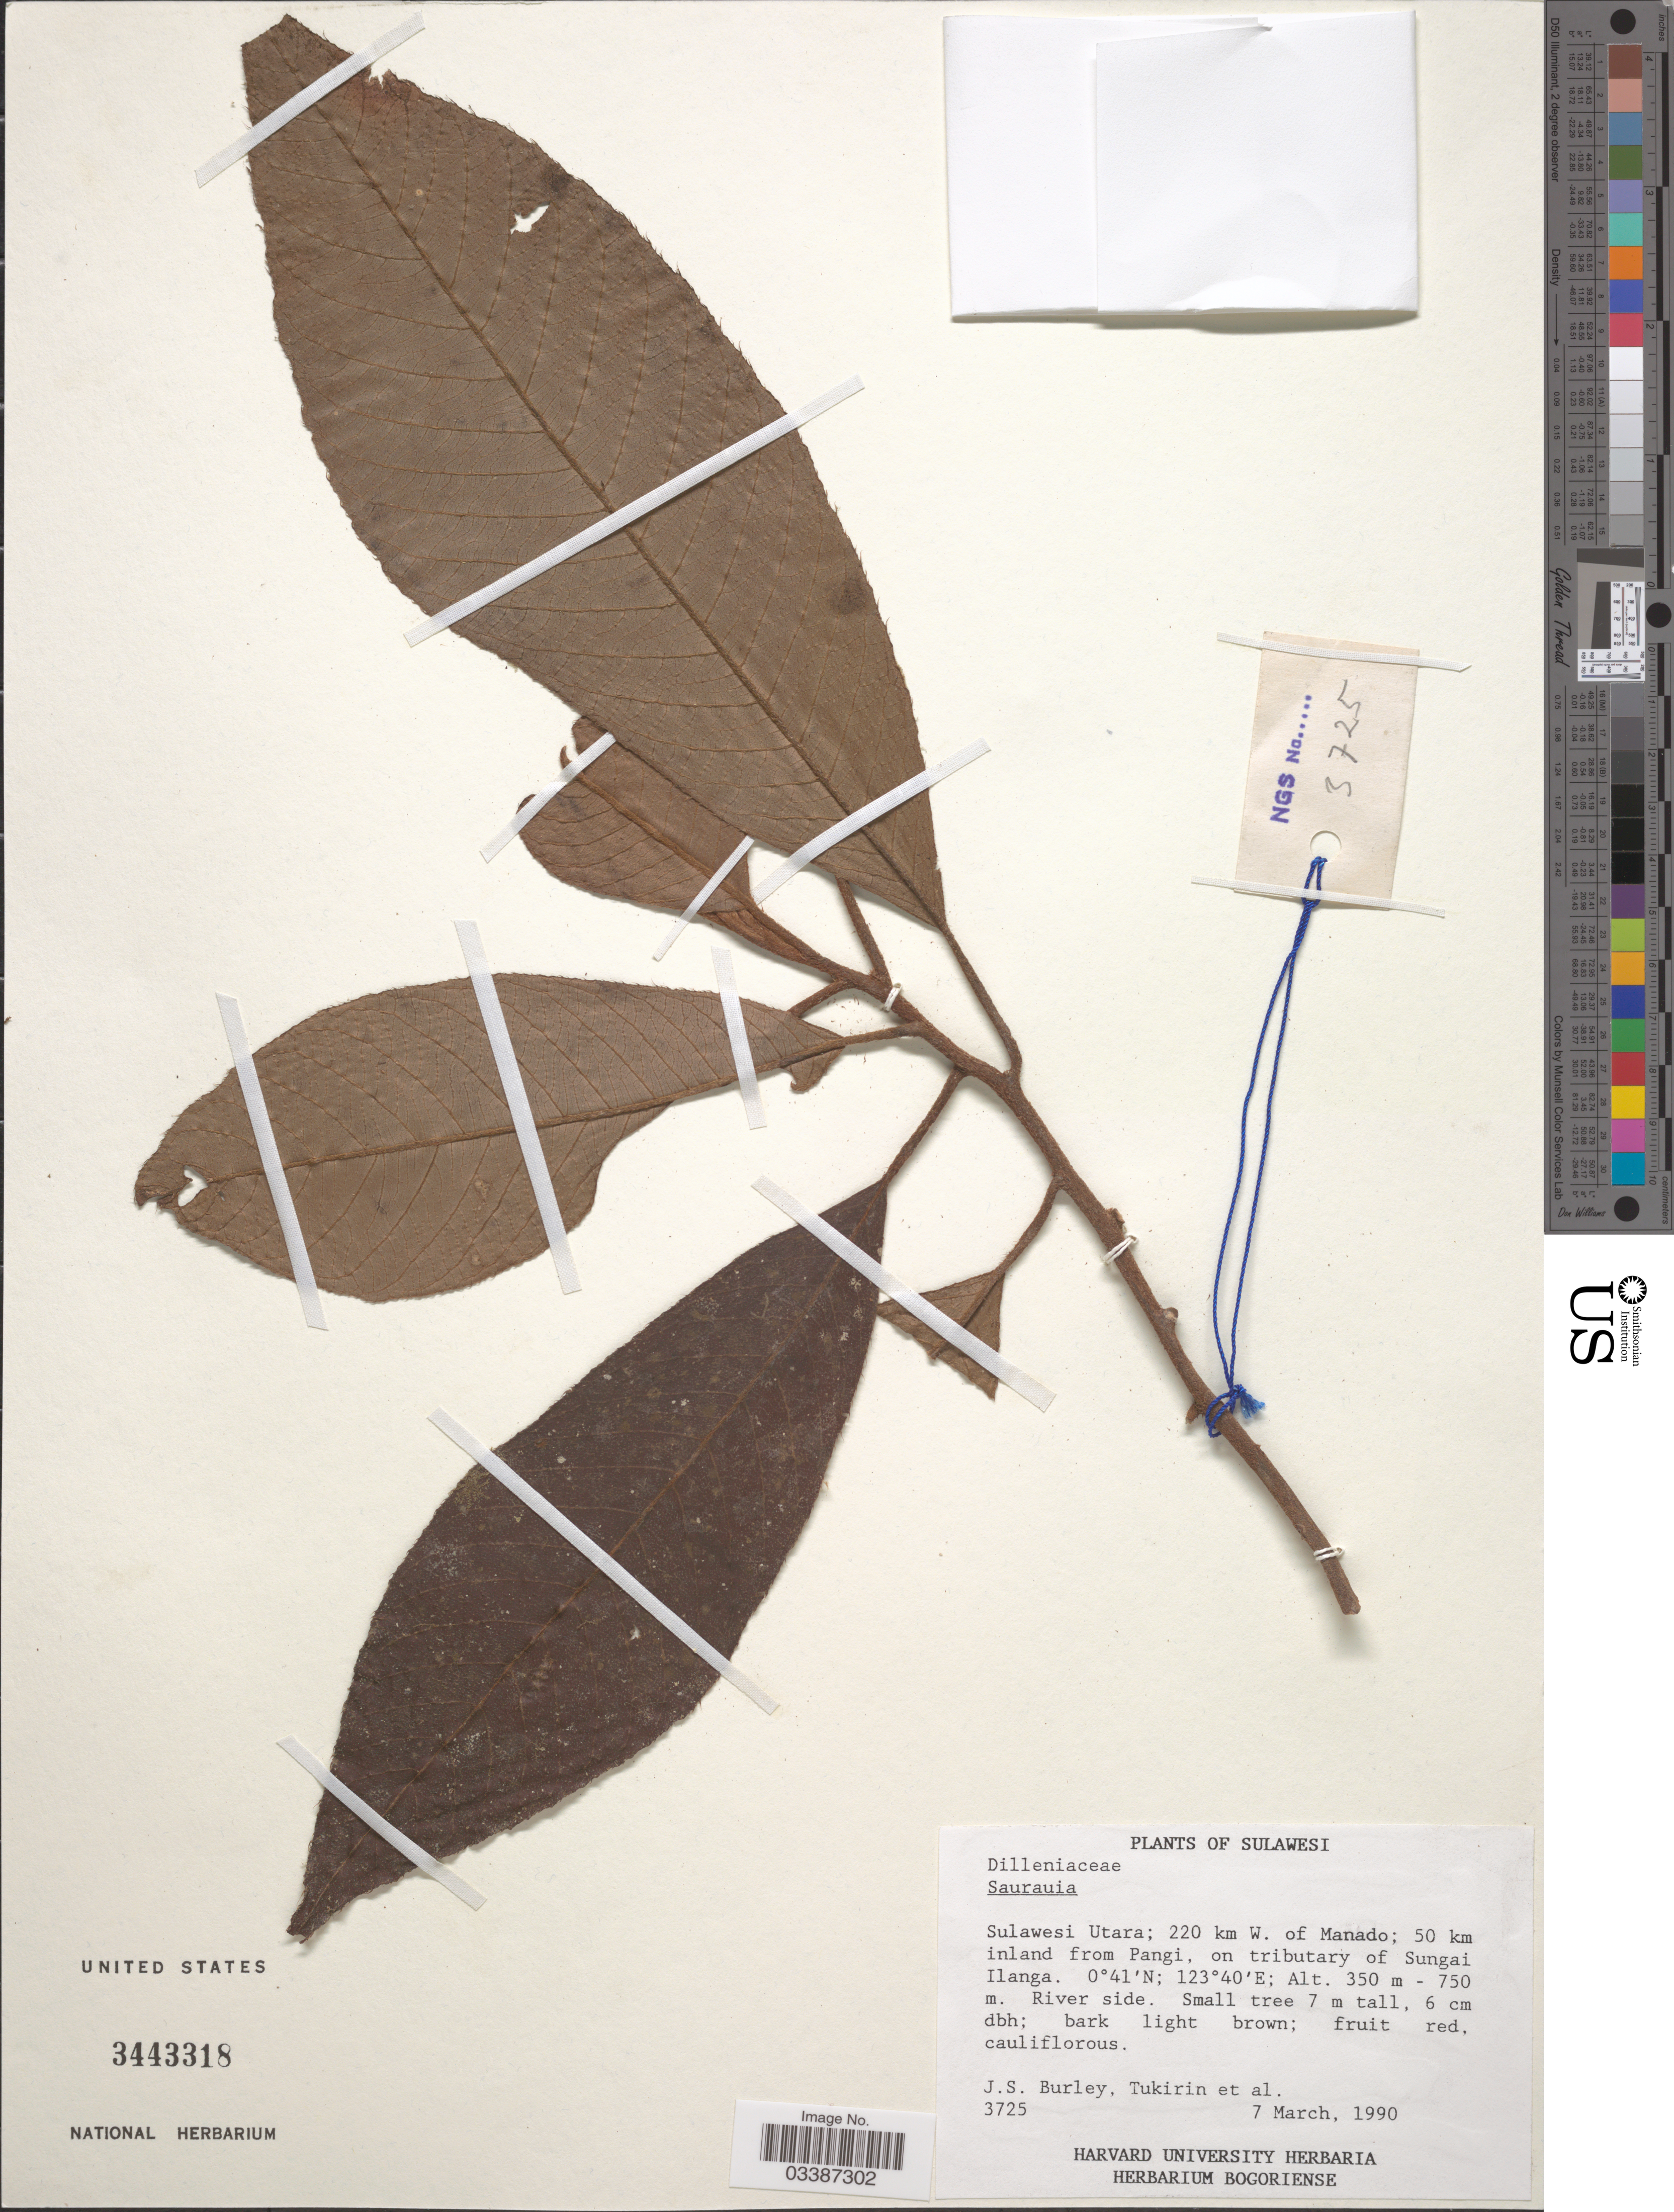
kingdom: Plantae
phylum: Tracheophyta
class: Magnoliopsida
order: Ericales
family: Actinidiaceae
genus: Saurauia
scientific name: Saurauia sp.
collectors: J. S. Burley, -. Tukirin & et al.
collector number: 3725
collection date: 1990-03-07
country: Indonesia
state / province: Sulawesi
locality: Sulawesi Utara; 220 km W. of Manado; 50 km inland from Pangi, on tributary of Sungai Ilanga. River side.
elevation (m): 350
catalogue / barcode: US 3443318